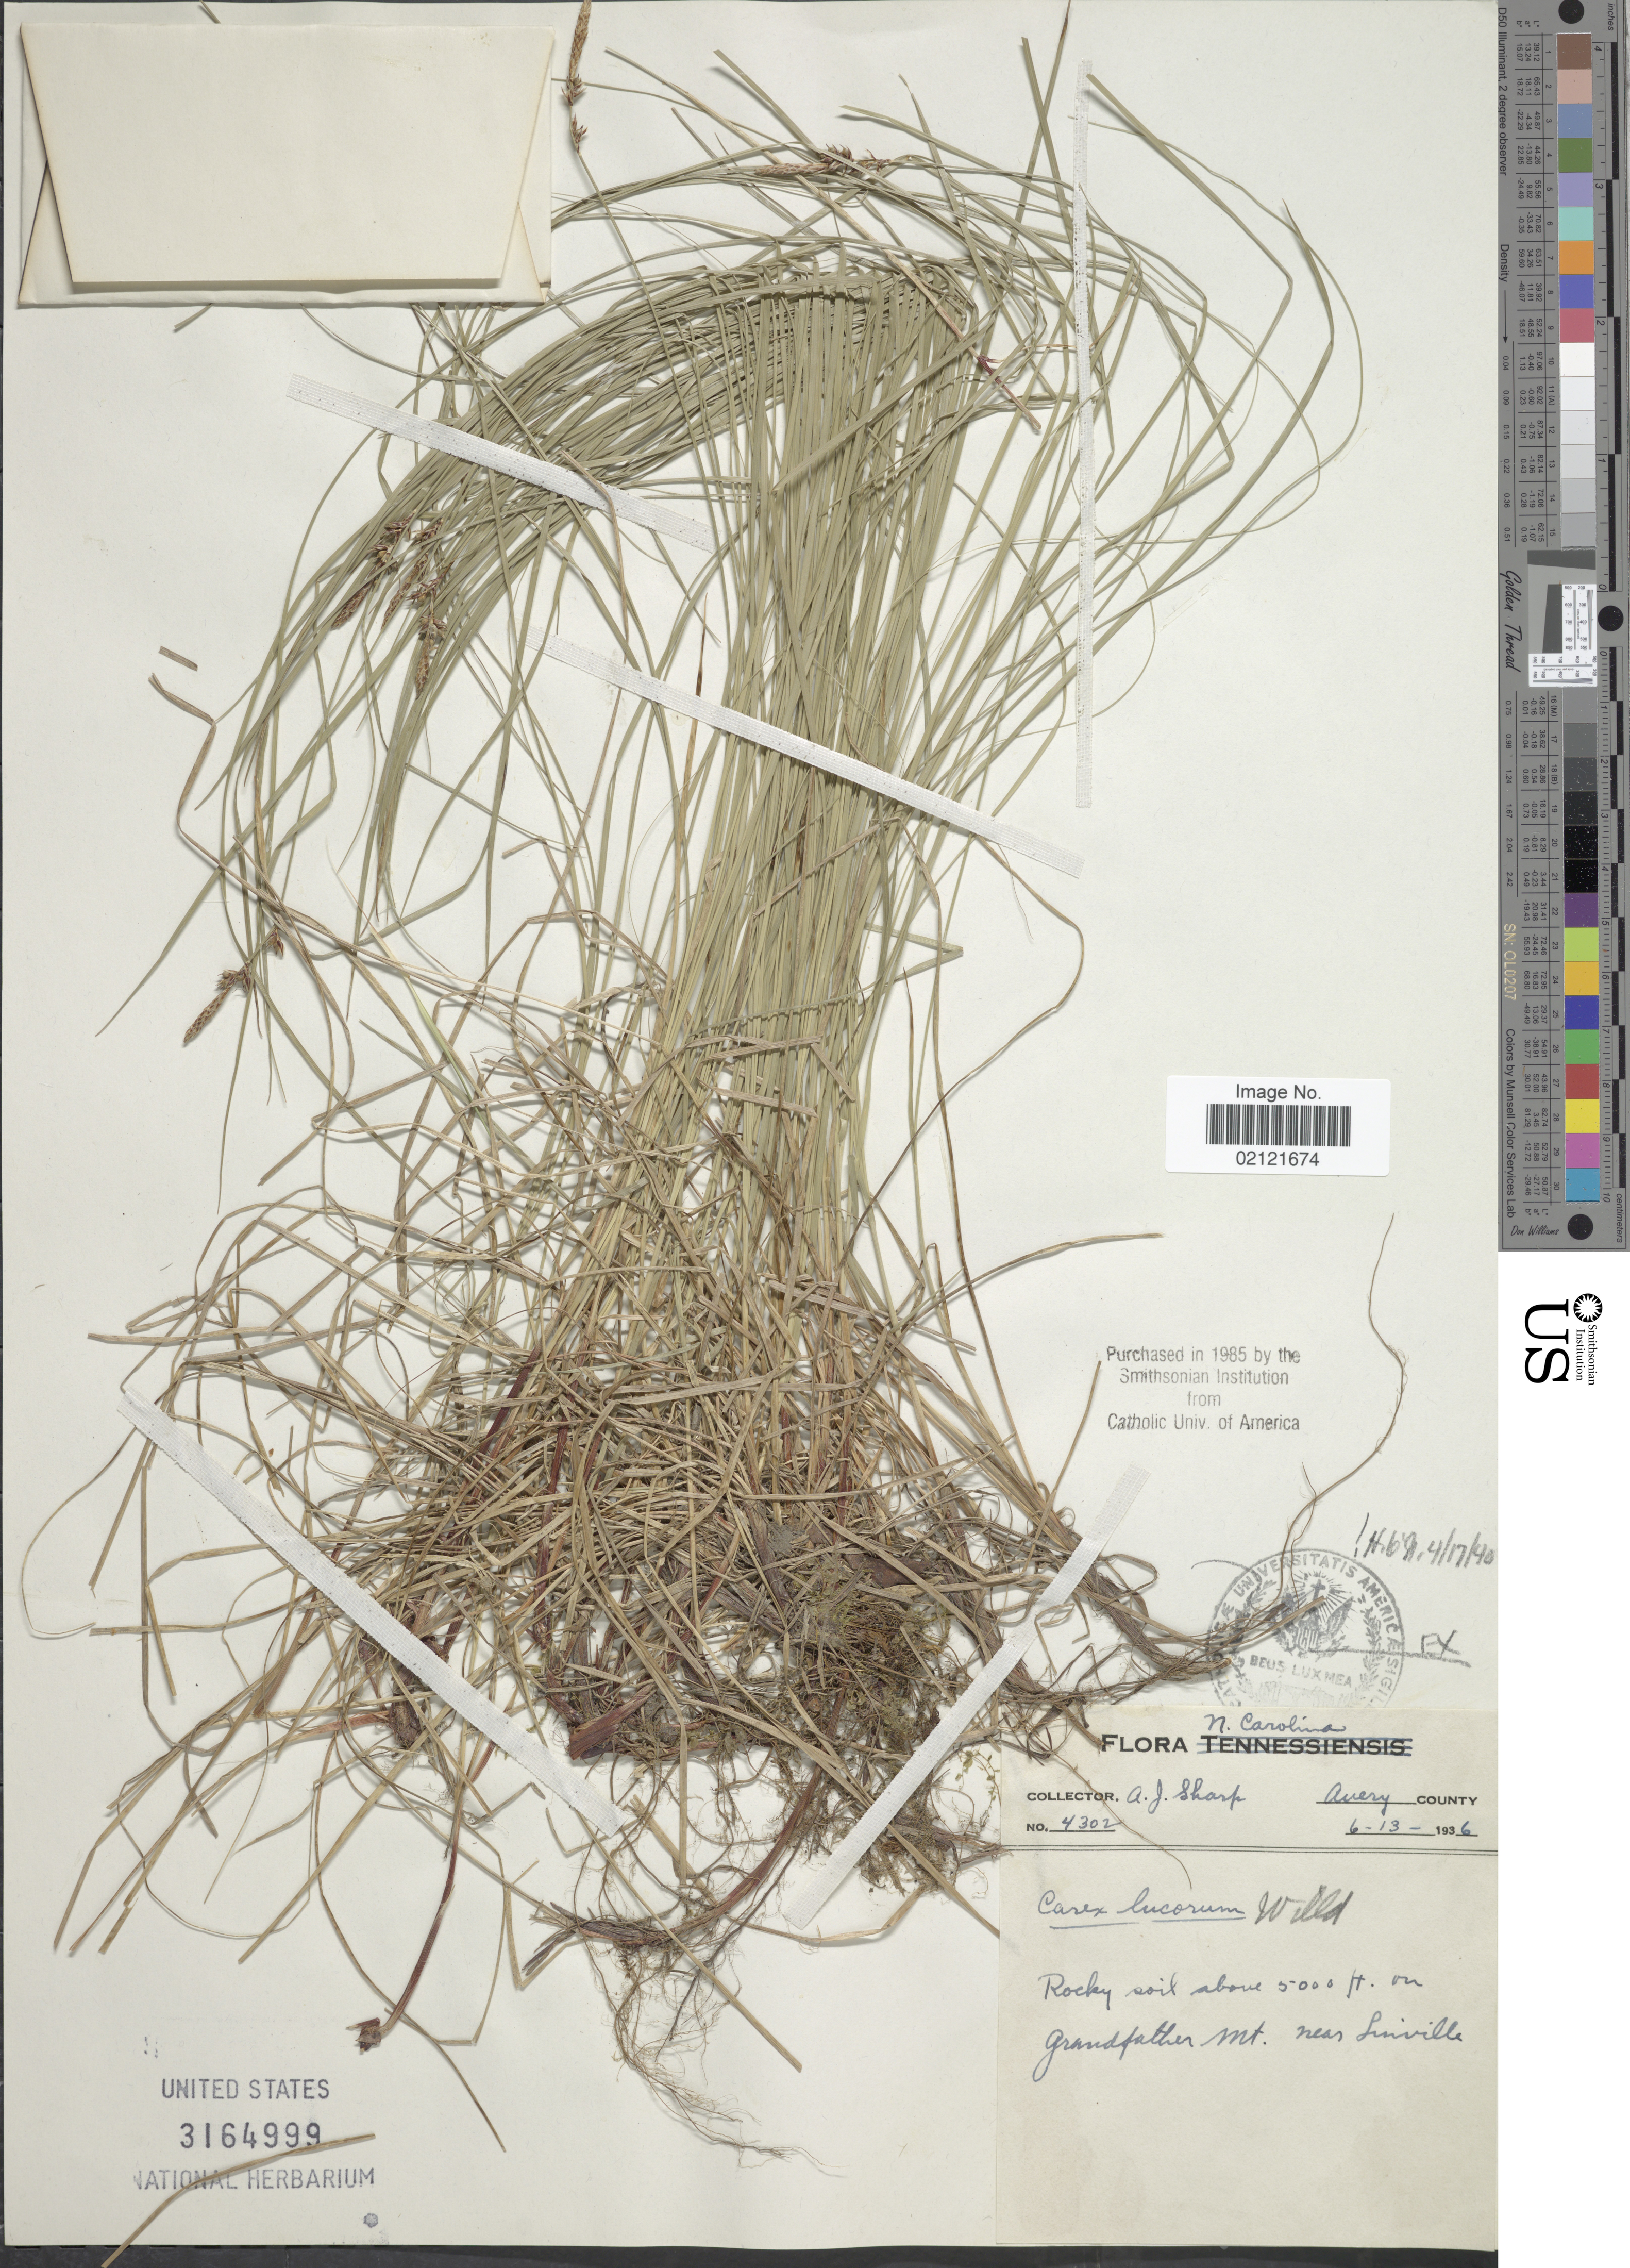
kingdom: Plantae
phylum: Tracheophyta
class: Liliopsida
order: Poales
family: Cyperaceae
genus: Carex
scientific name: Carex lucorum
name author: Willd.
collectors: A. J. Sharp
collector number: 4302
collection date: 1936-06-13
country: United States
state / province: North Carolina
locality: Avery County, Grandfather Mt. near Linville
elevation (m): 1524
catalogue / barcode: US 3164999